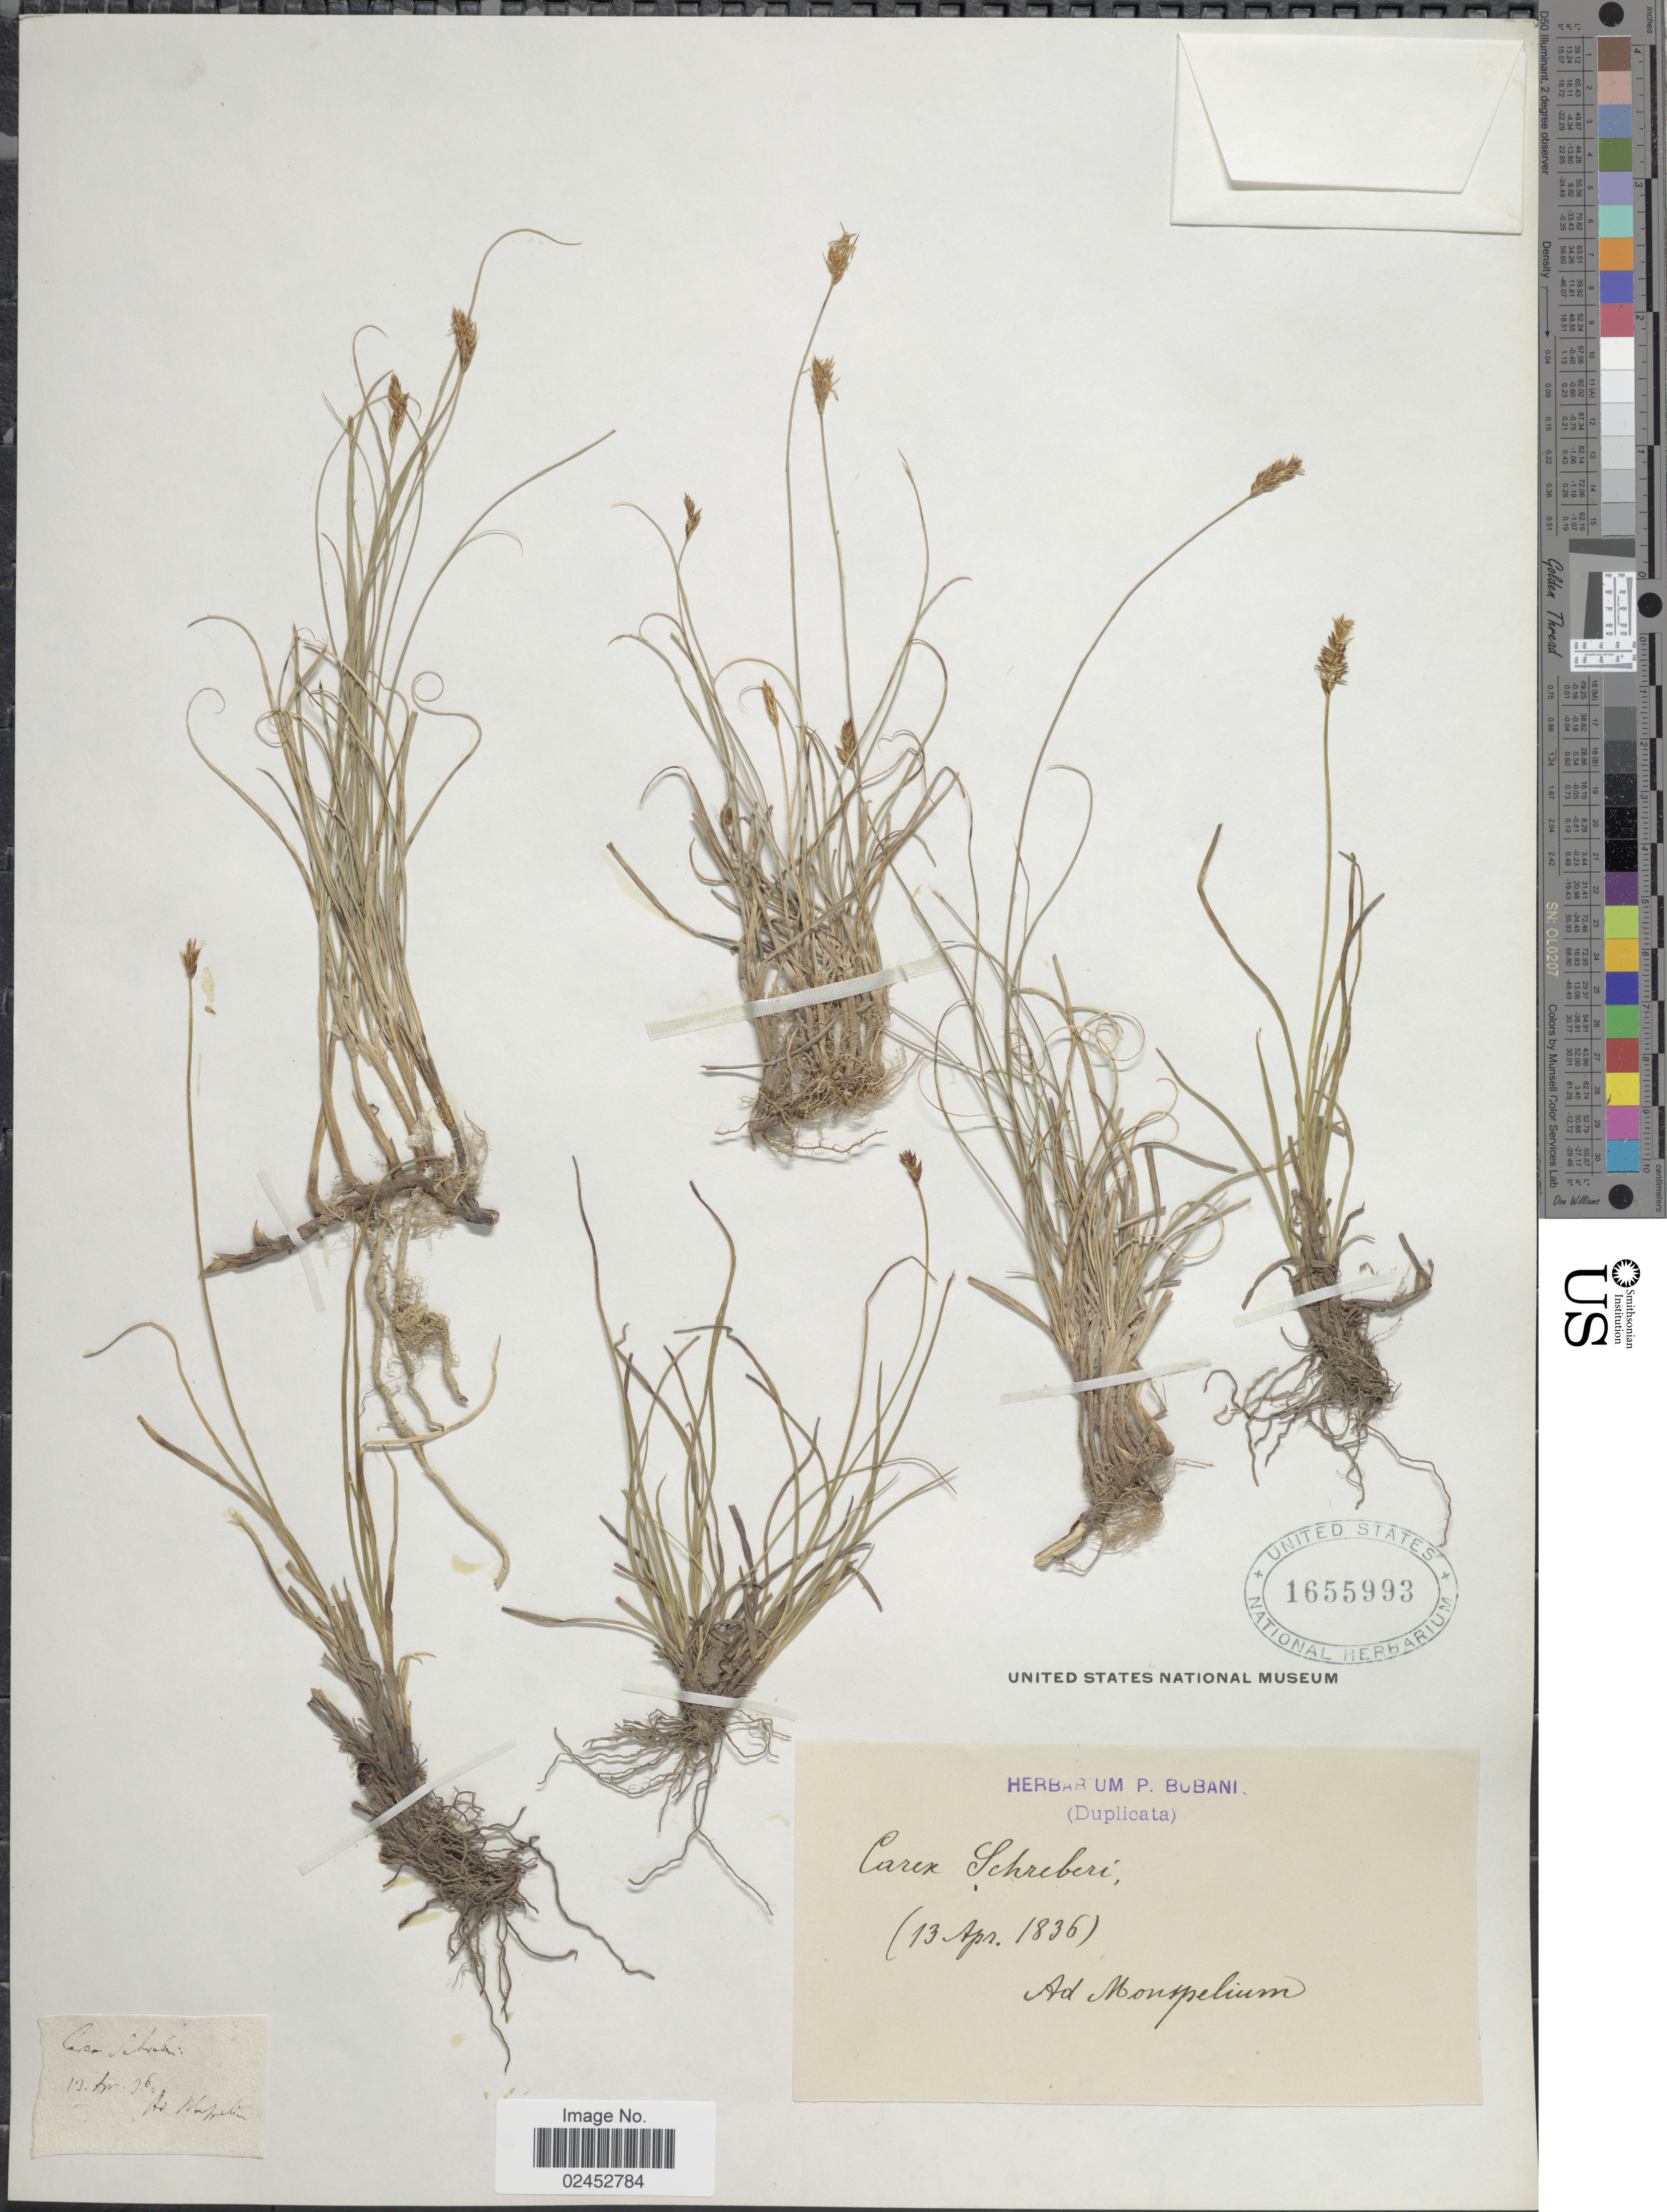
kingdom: Plantae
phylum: Tracheophyta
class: Liliopsida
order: Poales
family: Cyperaceae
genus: Carex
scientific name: Carex praecox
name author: Schreb.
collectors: ex herb. P. Bubani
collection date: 1836-04-13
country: France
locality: Ad Montpellium.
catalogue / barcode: US 1655993